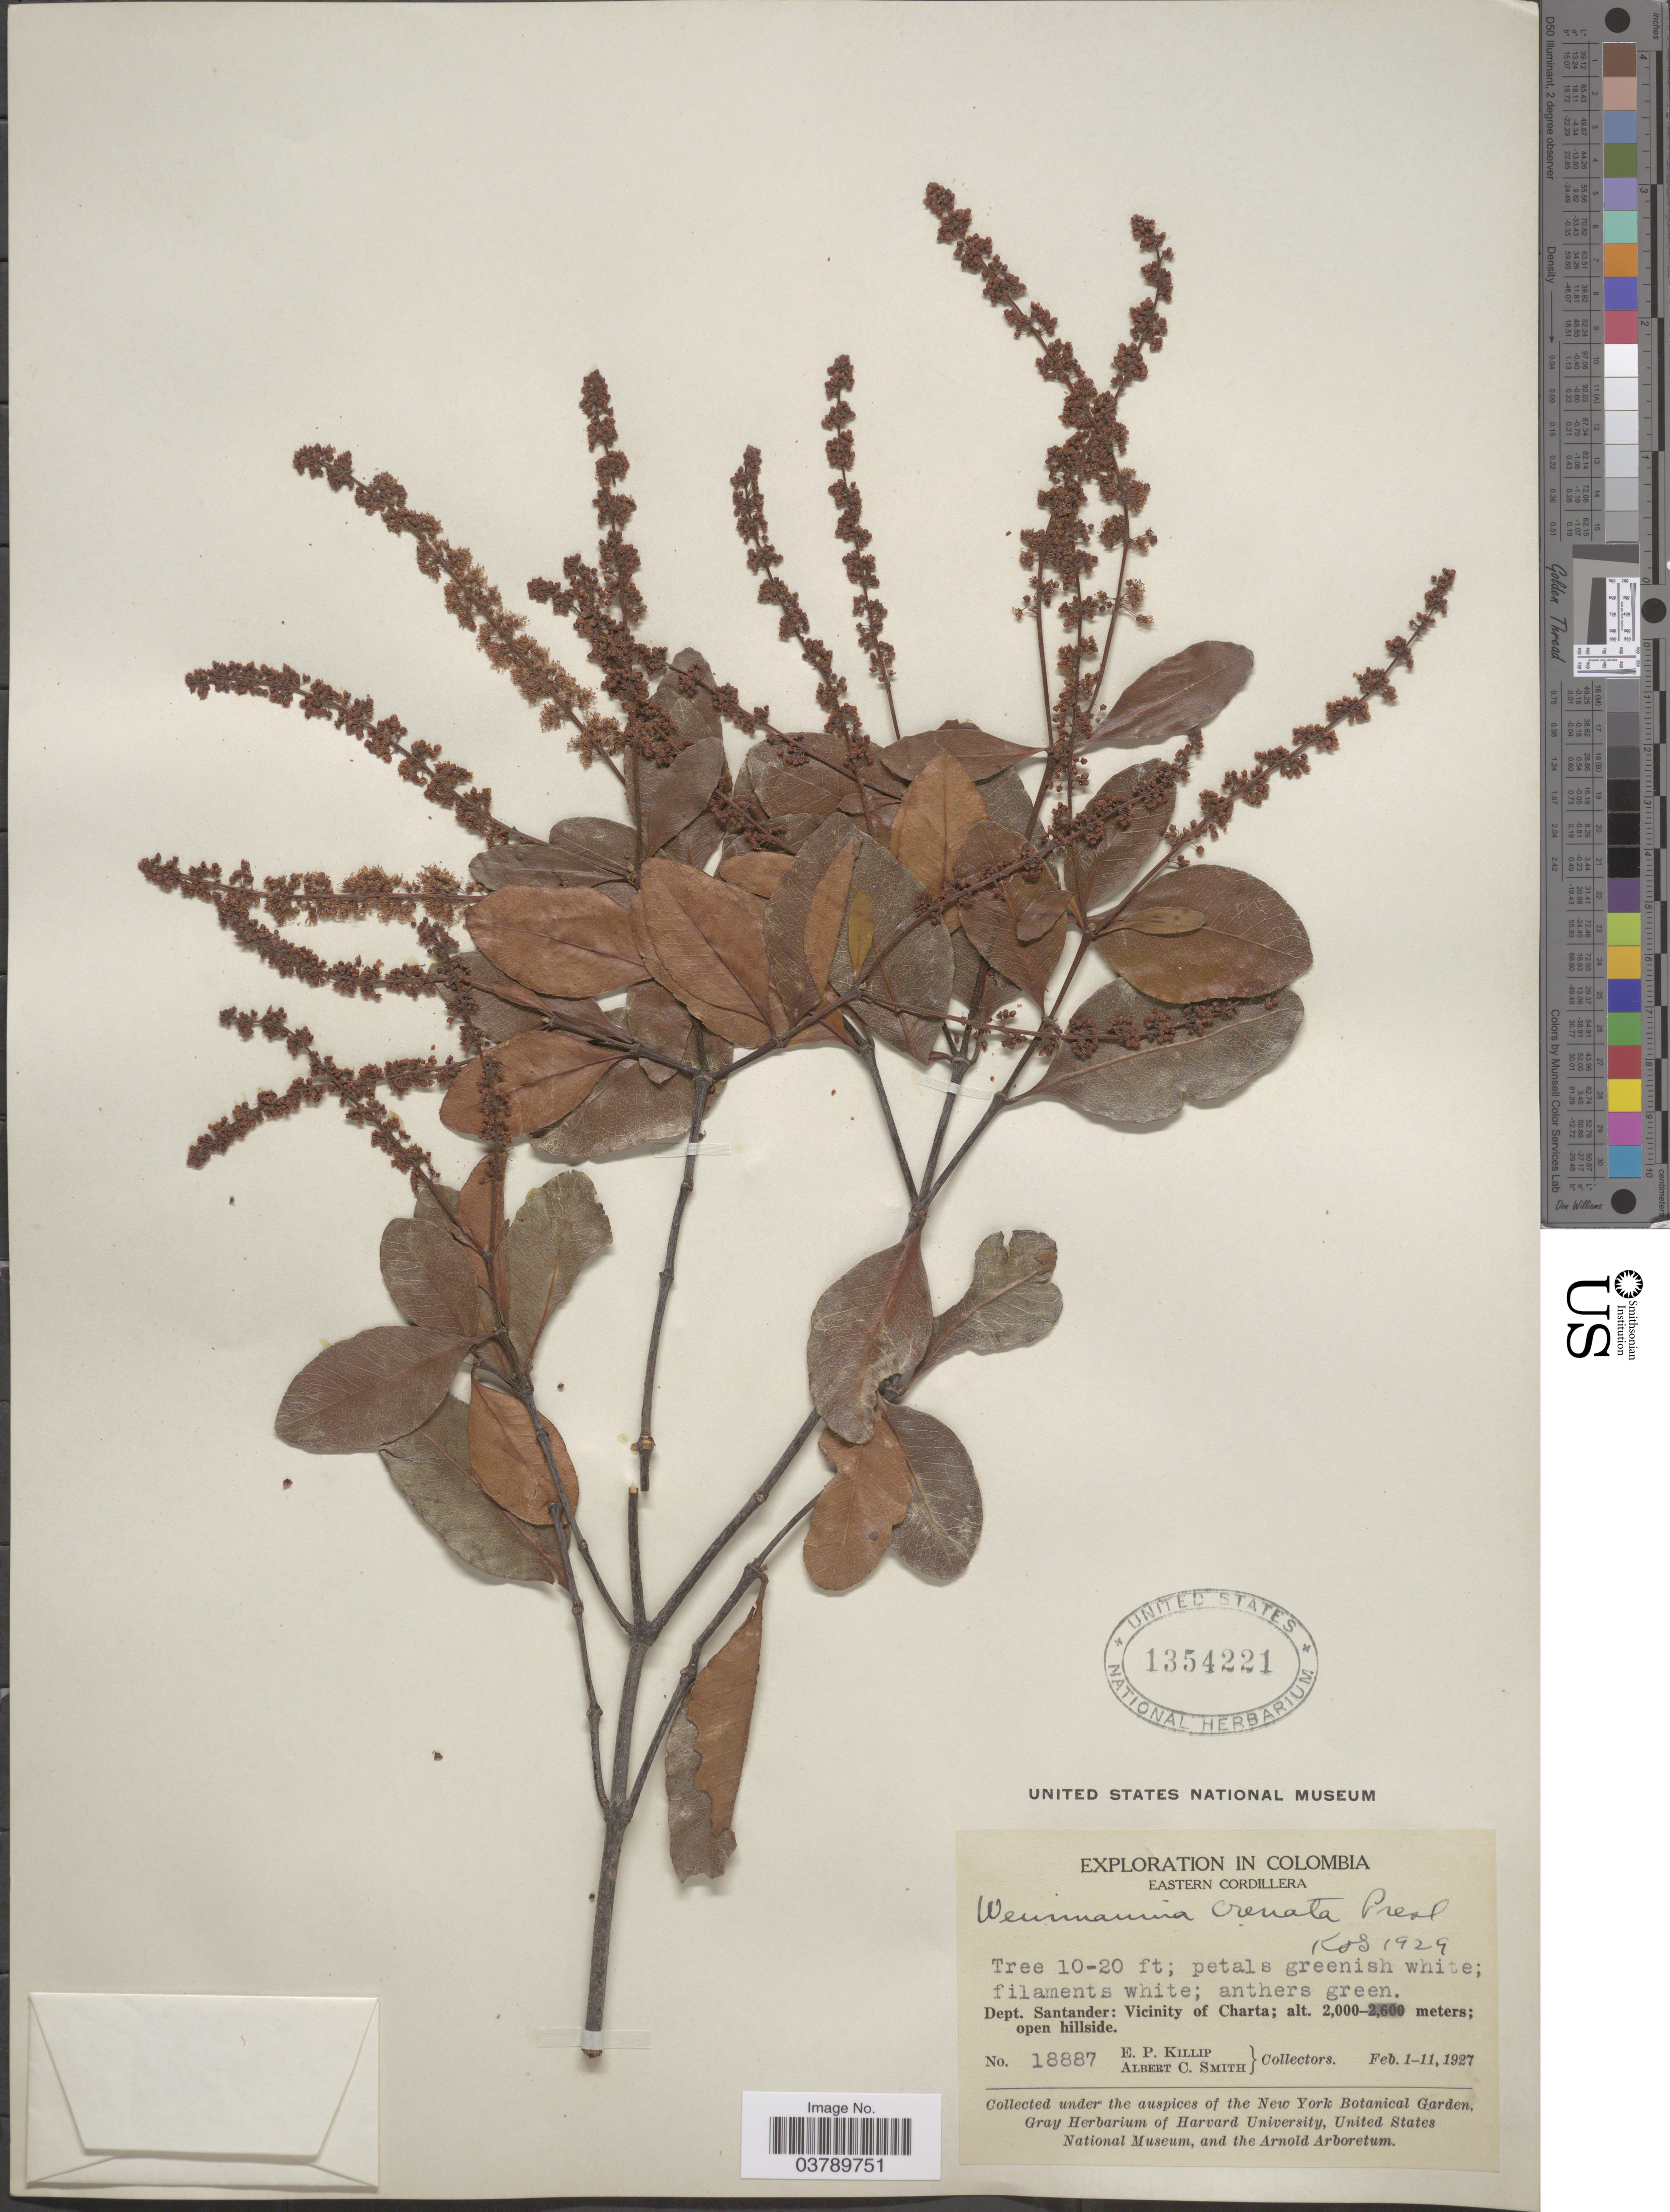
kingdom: Plantae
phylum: Tracheophyta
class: Magnoliopsida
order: Oxalidales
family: Cunoniaceae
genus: Weinmannia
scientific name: Weinmannia sorbifolia var. crenata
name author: Kunth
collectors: E. P. Killip & A. C. Smith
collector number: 18887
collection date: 1927-02-01/1927-02-11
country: Colombia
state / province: Santander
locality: Eastern Cordillera. Dept. Santander: Vicinity of Charta.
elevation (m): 2000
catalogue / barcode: US 1354221